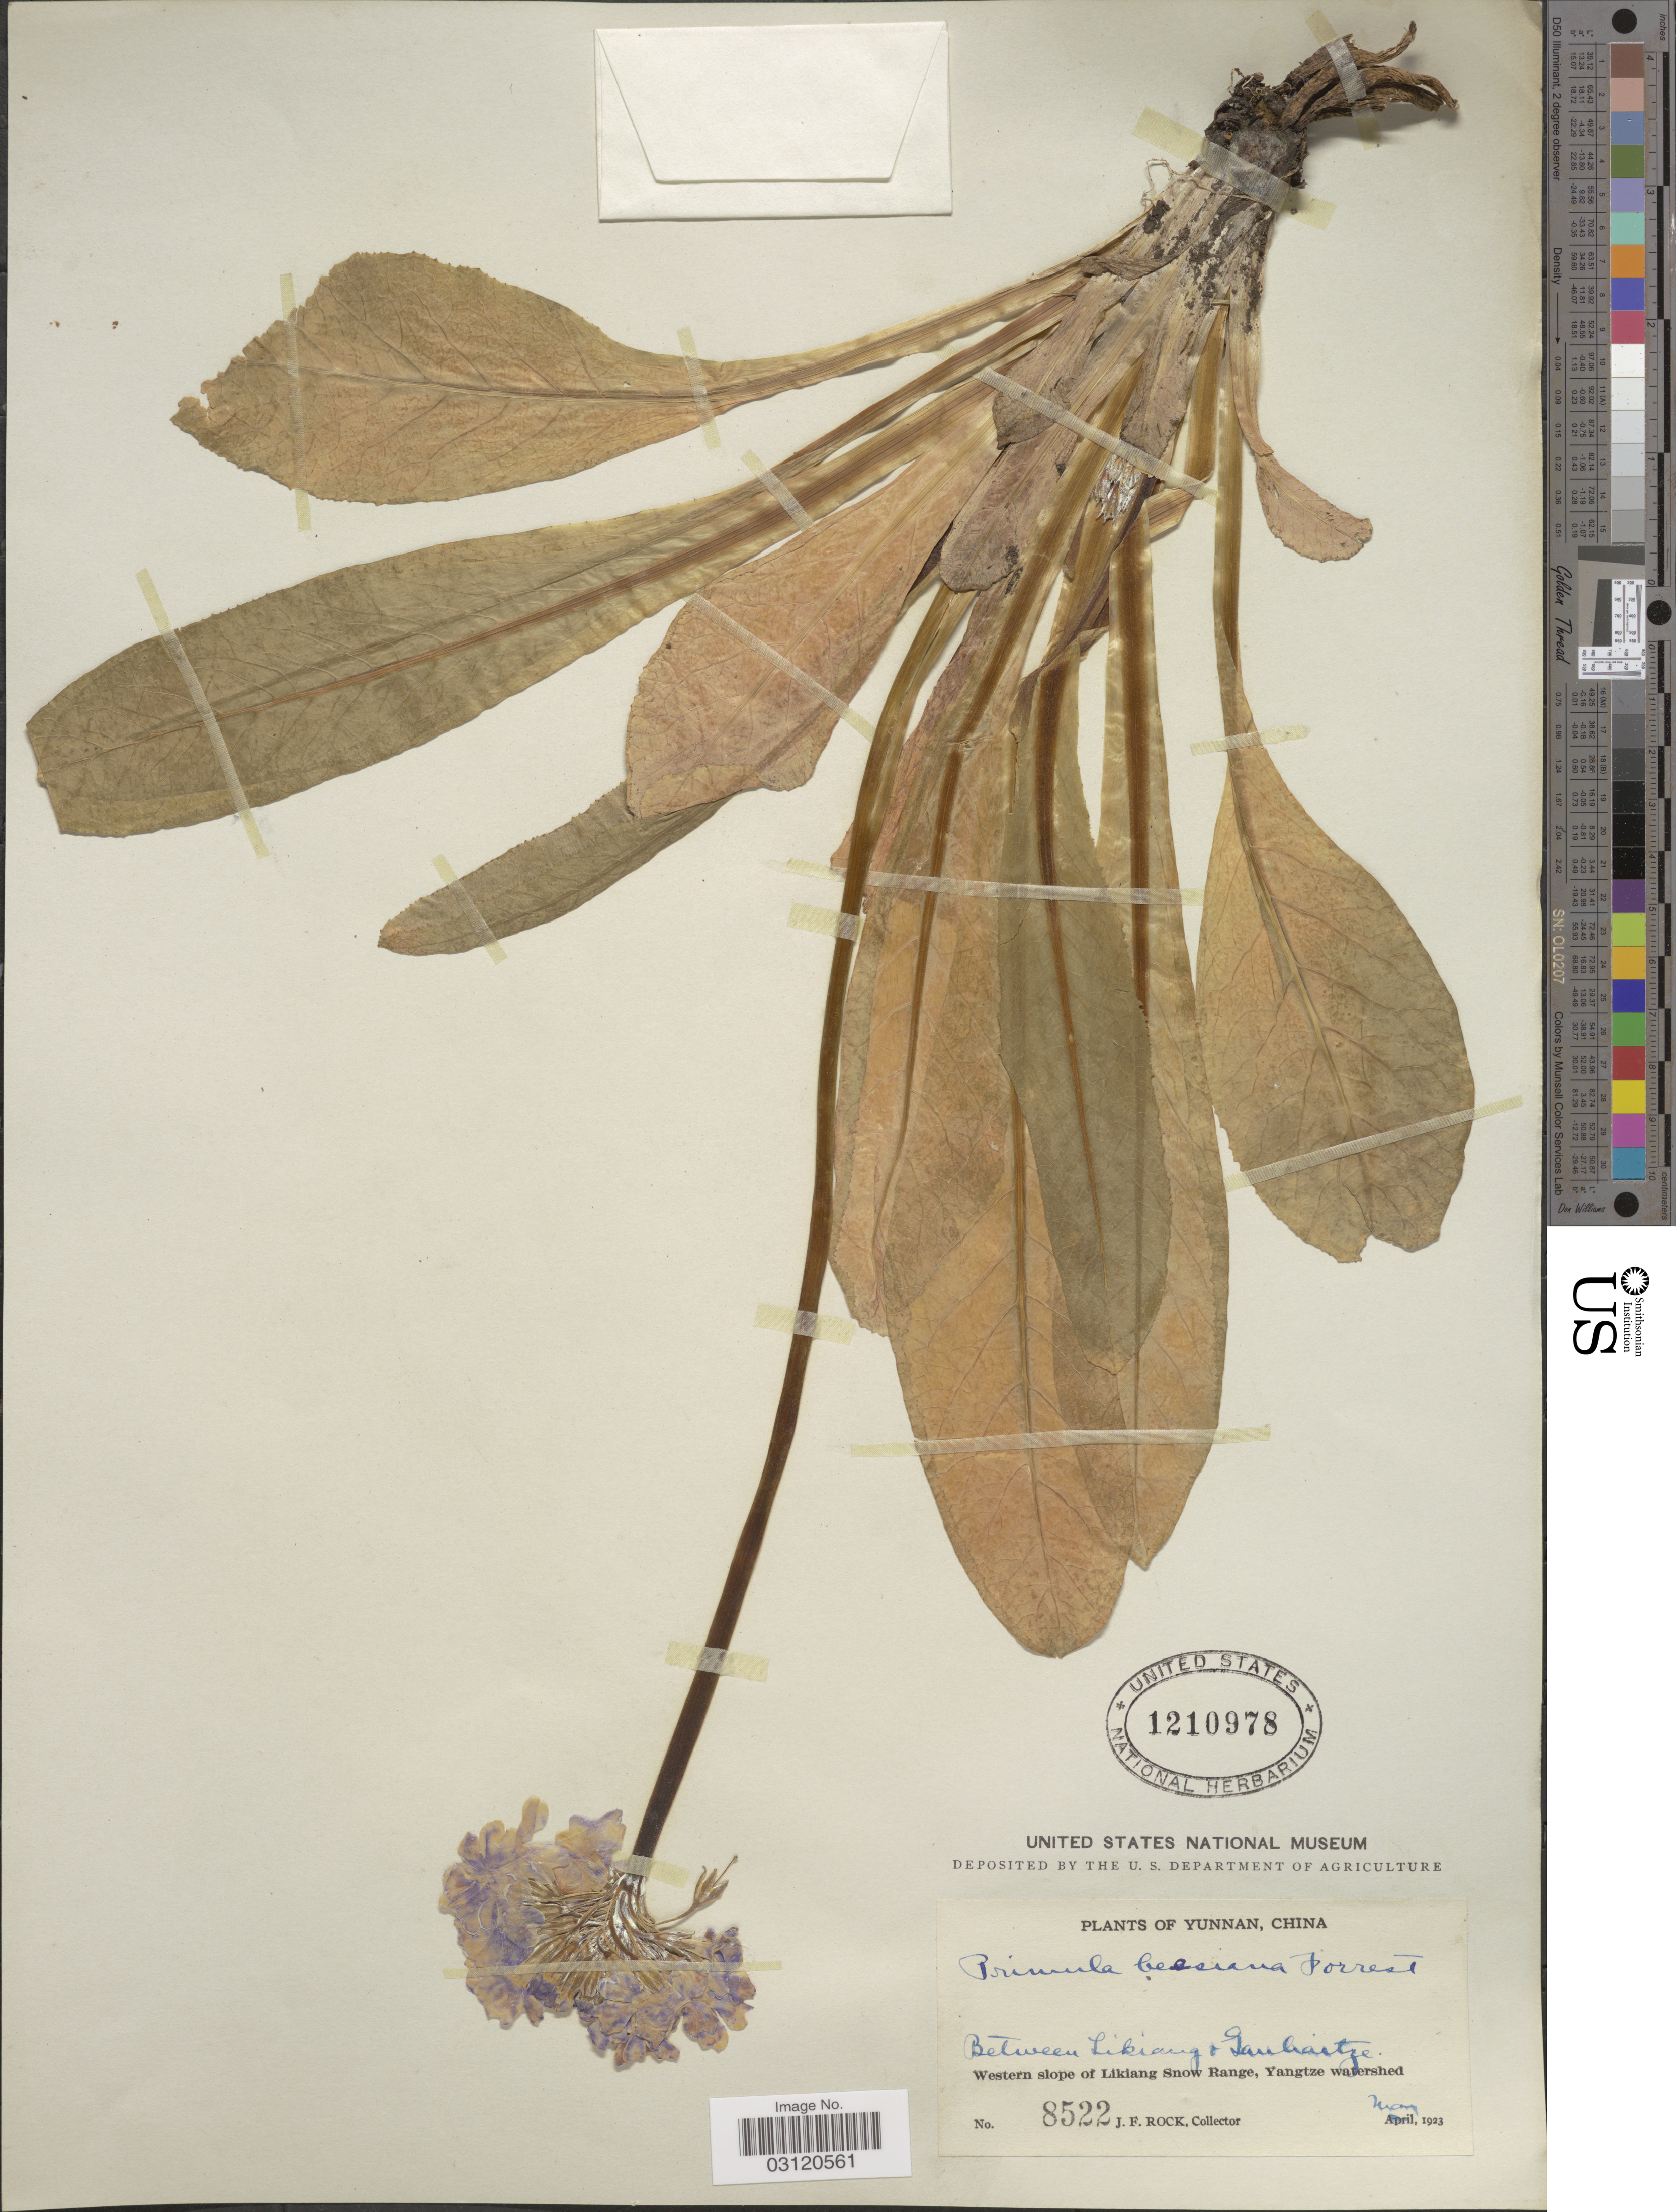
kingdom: Plantae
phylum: Tracheophyta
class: Magnoliopsida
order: Ericales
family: Primulaceae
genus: Primula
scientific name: Primula beesiana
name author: Forrest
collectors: J. Rock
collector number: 8522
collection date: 1923-05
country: China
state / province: Yunnan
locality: Between Likiang & Yanhaitze, Western slope of Likiang Snow Range, Yangtze watershed.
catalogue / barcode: US 1210978